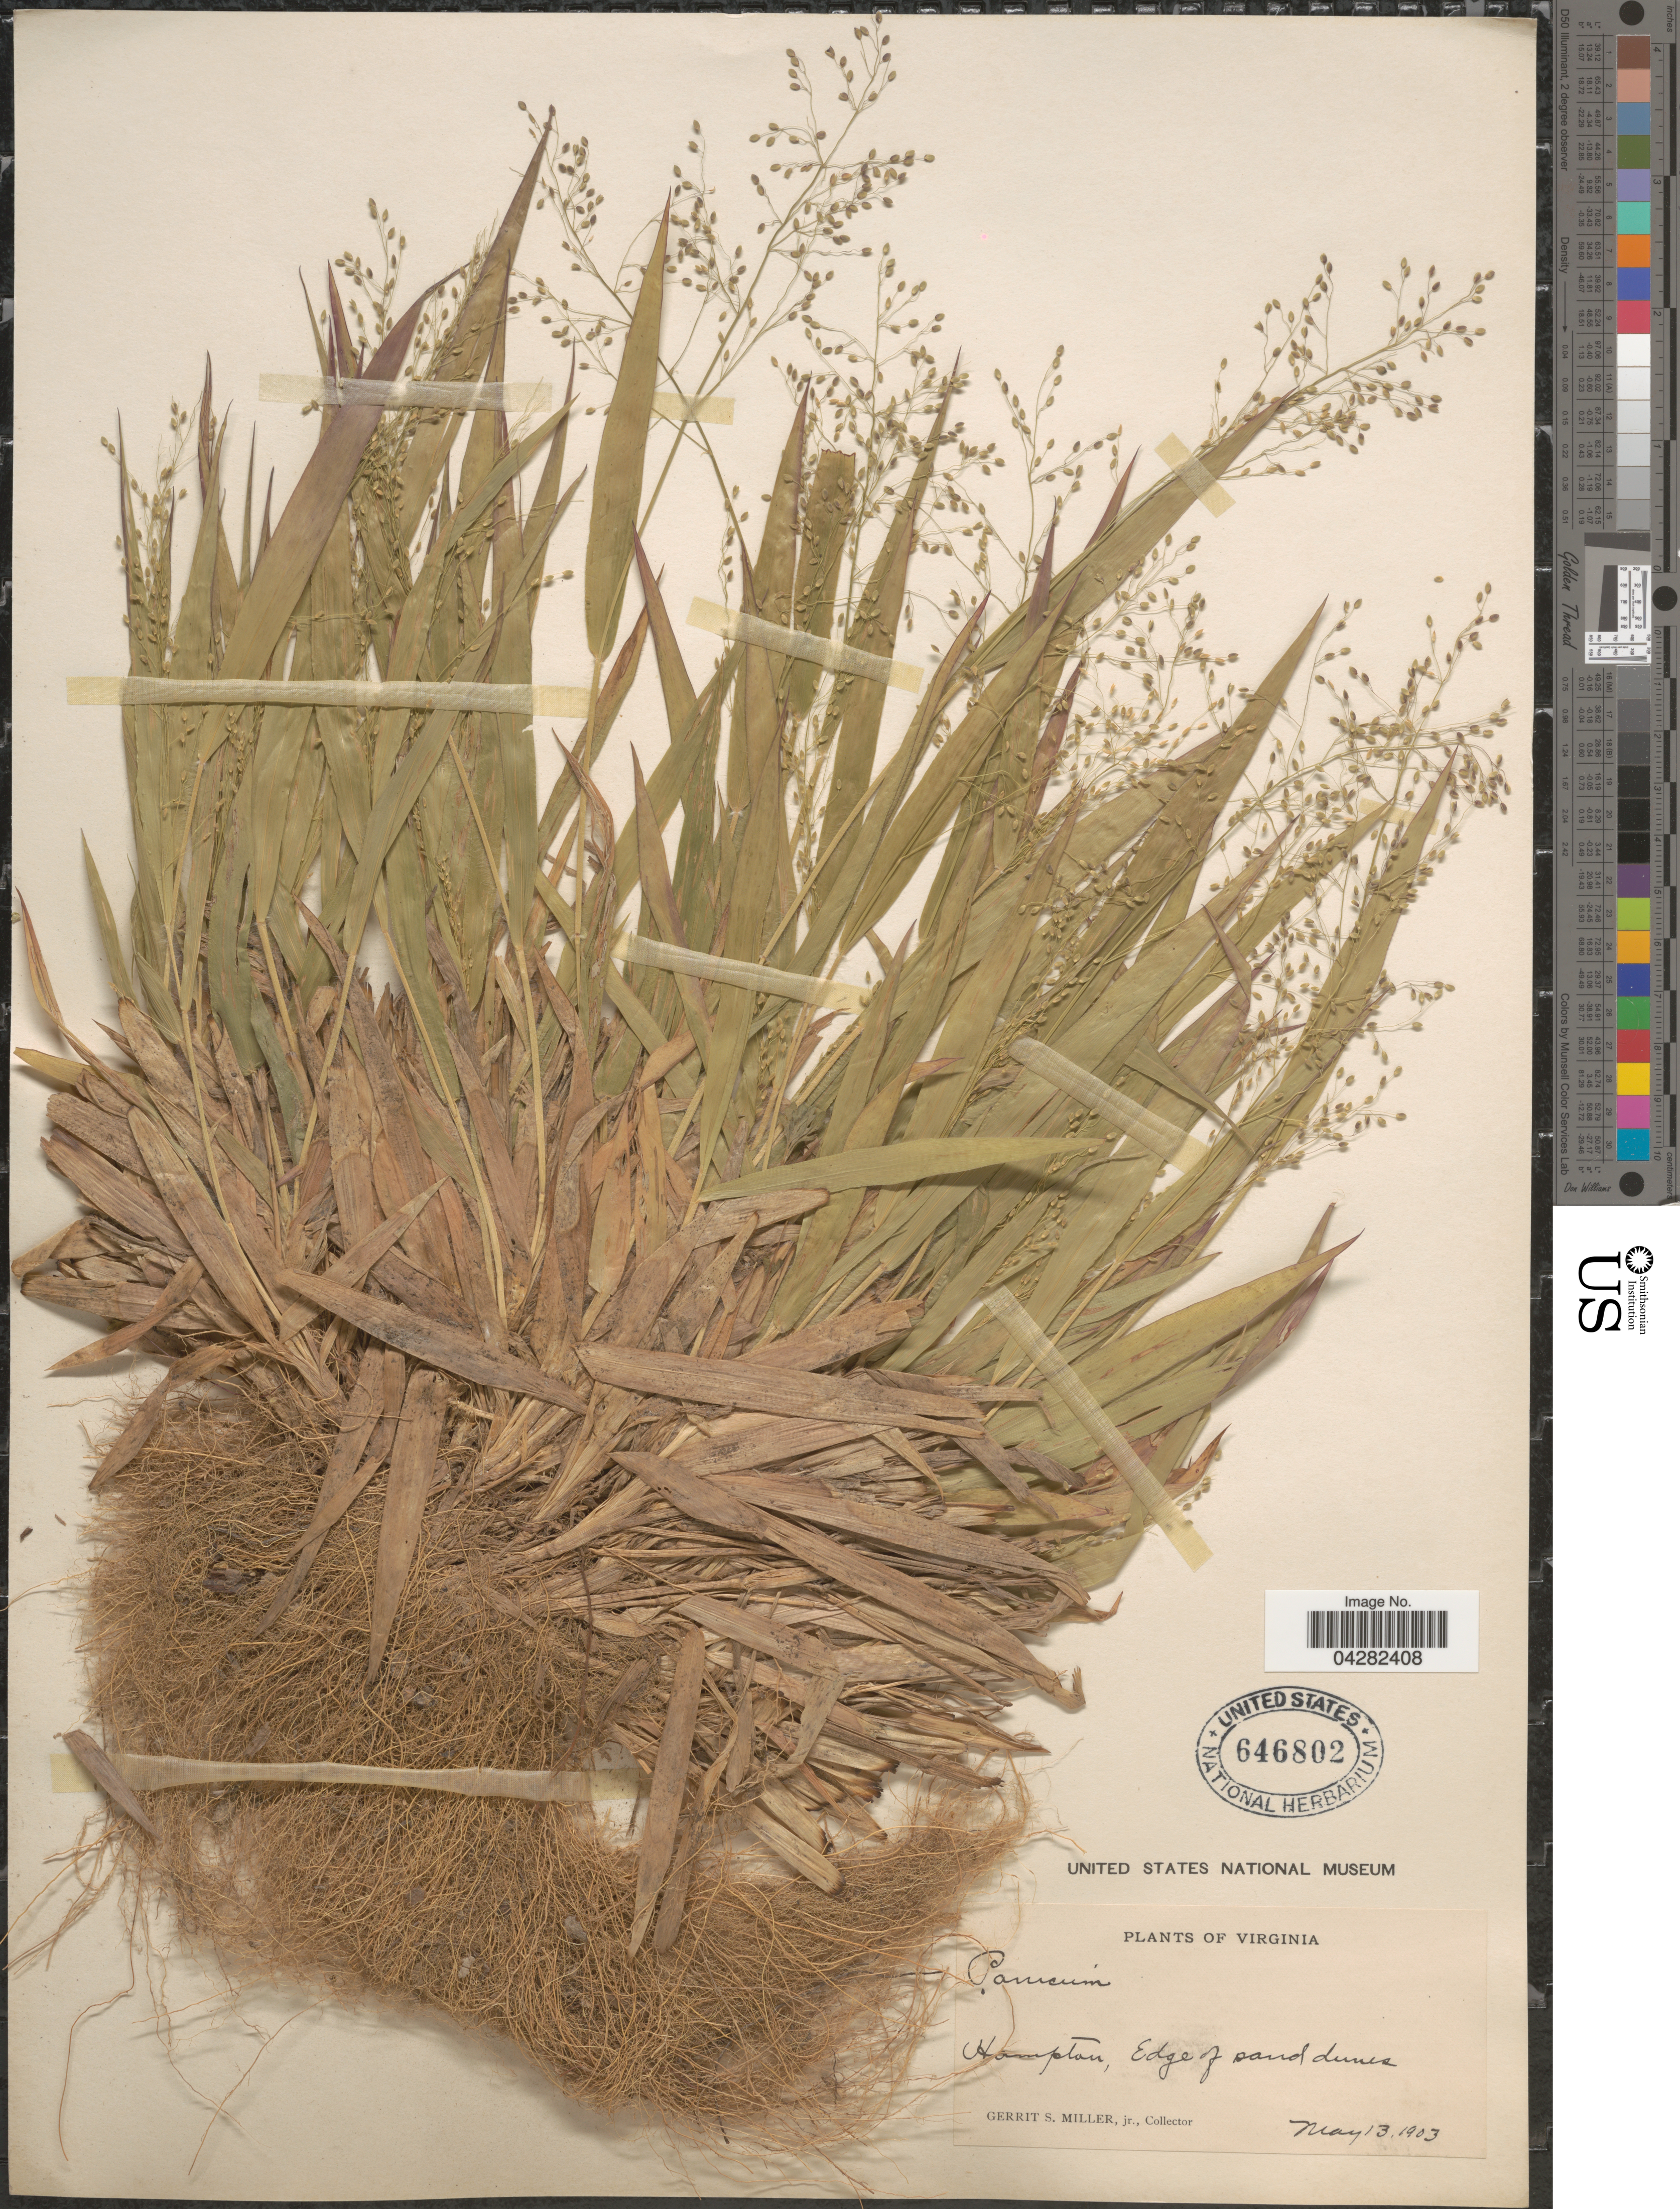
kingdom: Plantae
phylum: Tracheophyta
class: Liliopsida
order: Poales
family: Poaceae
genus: Dichanthelium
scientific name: Dichanthelium laxiflorum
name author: (Lam.) Gould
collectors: G. S. Miller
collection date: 1903-05-13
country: United States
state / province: Virginia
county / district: City of Hampton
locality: Hampton, Edge of sand dunes.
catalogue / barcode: US 646802